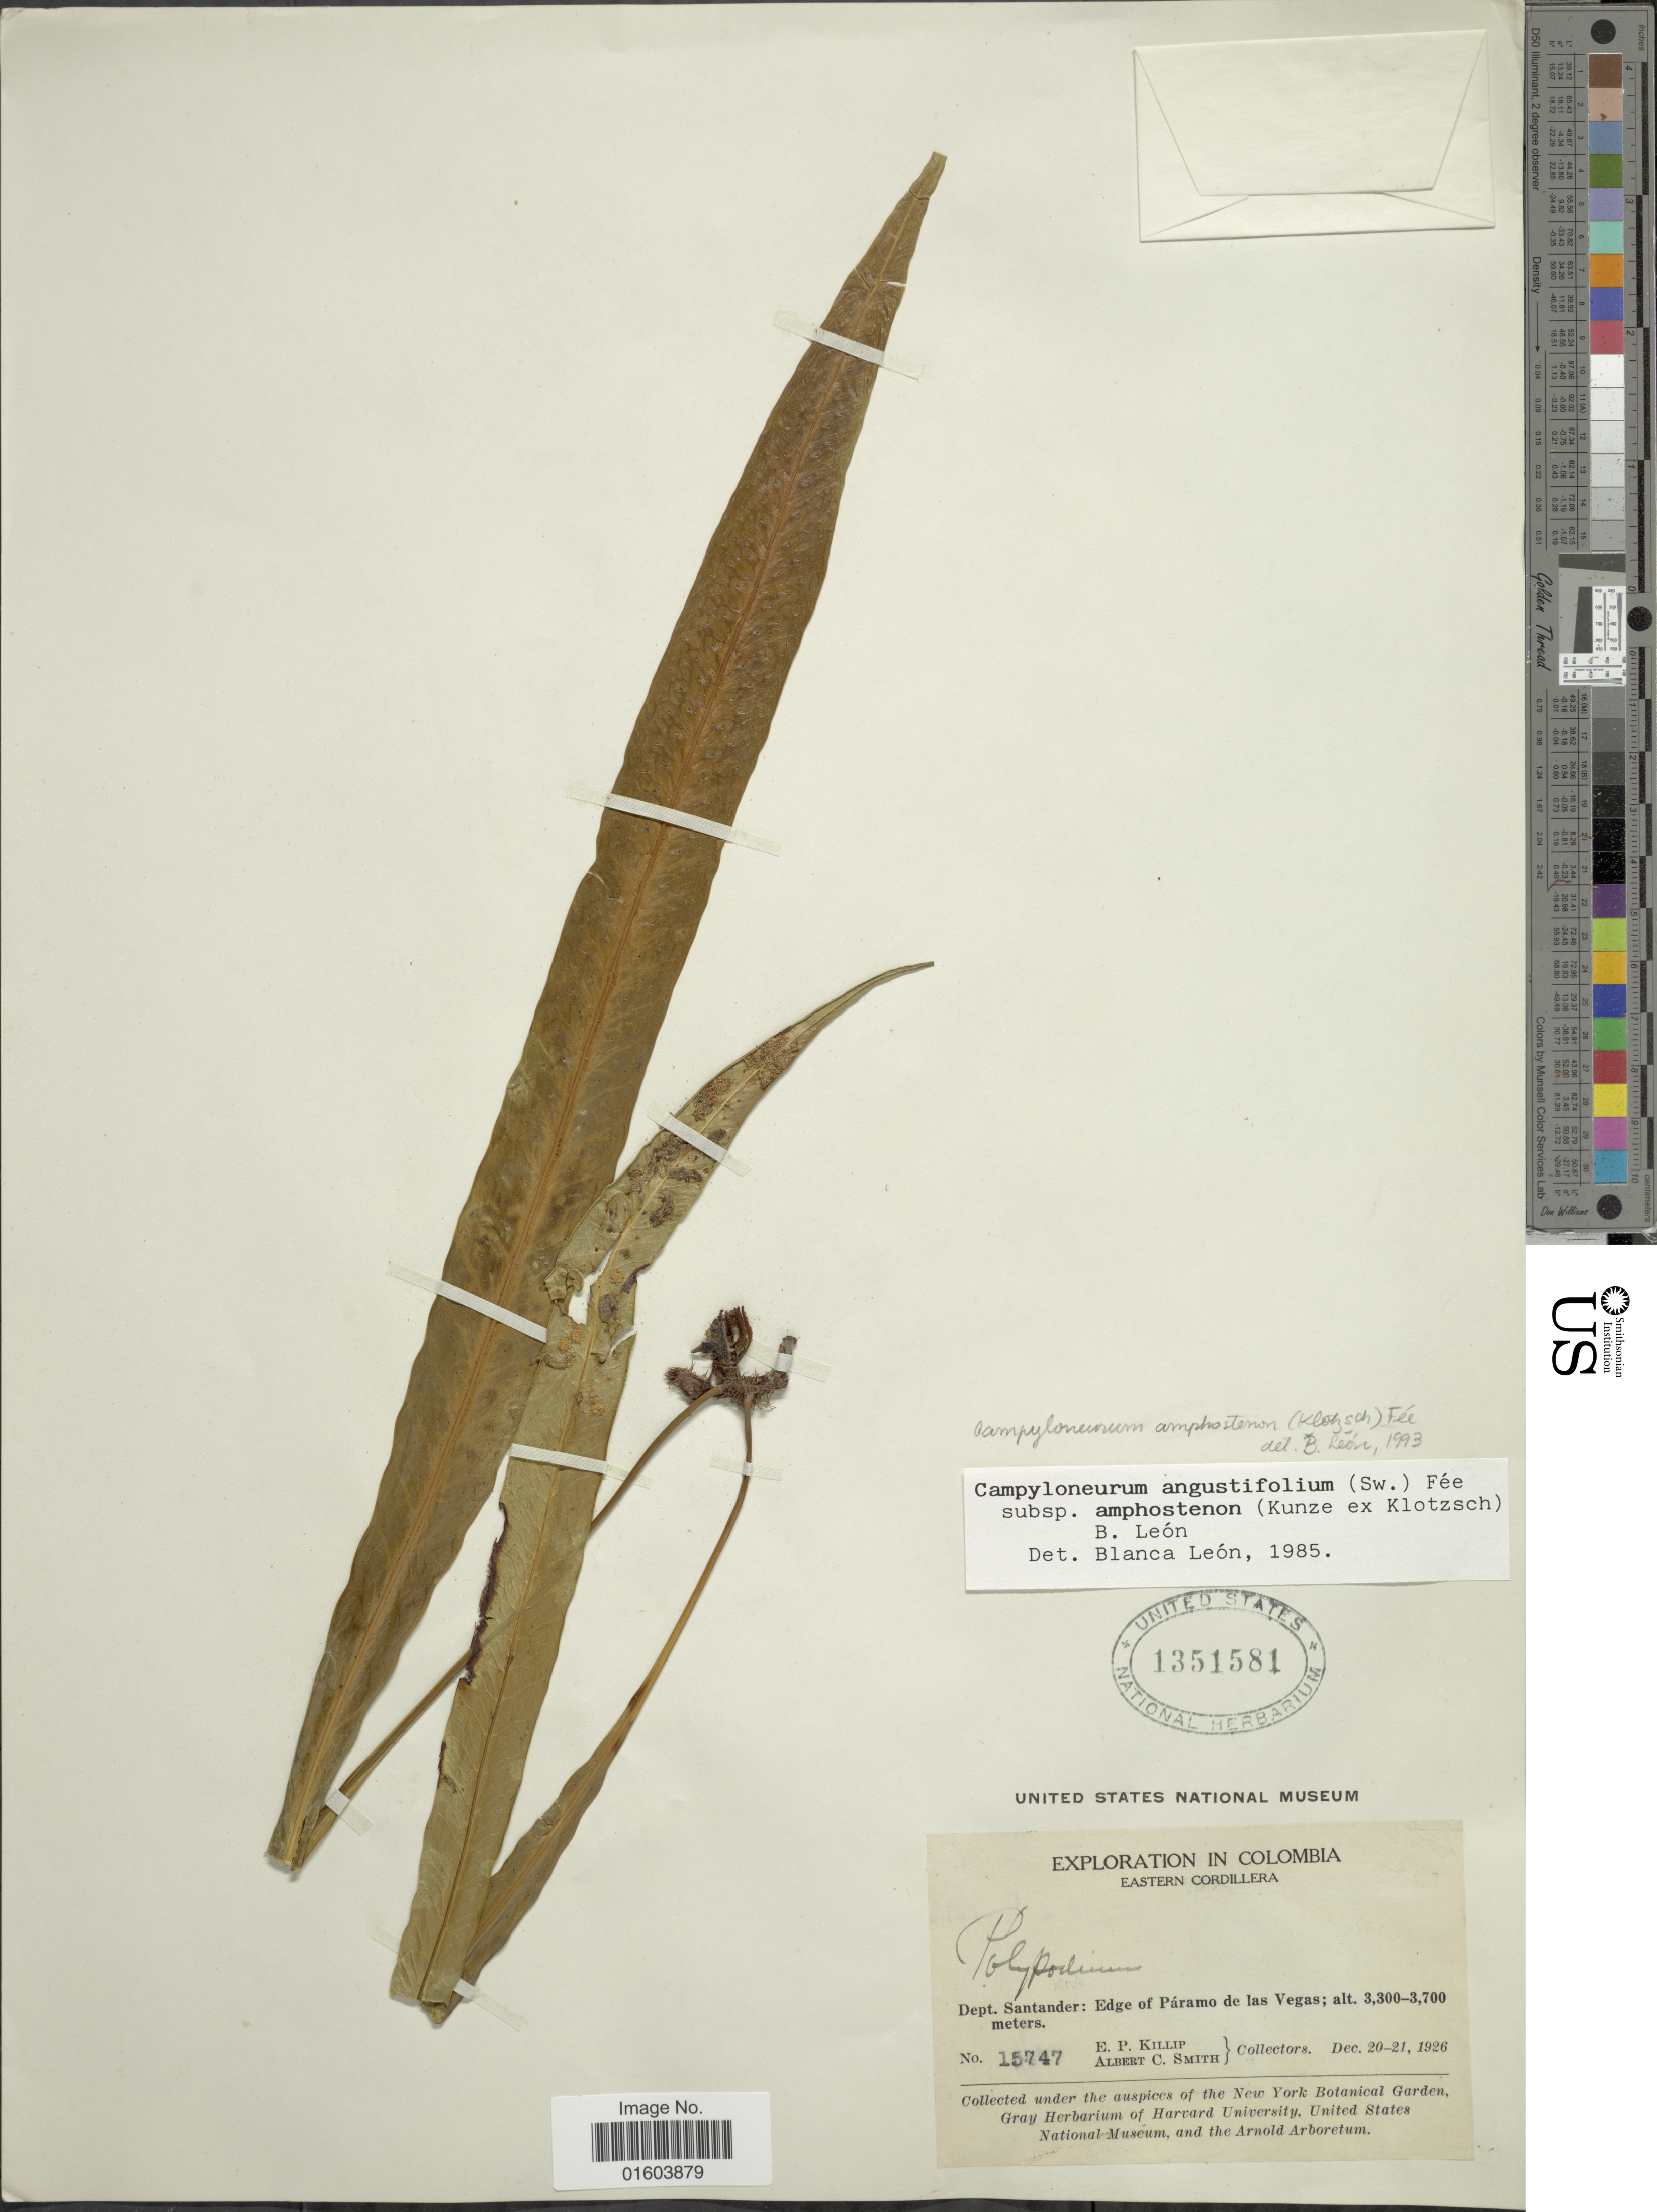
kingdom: Plantae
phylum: Tracheophyta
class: Polypodiopsida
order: Polypodiales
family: Polypodiaceae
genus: Campyloneurum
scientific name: Campyloneurum amphostenon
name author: (Kunze ex Klotzsch) Fée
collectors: E. P. Killip & A. C. Smith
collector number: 15747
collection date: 1926-12-20/1926-12-21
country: Colombia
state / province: Santander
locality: Dept. Santander: Edge of Paramo de las Vegas, Eastern Cordillera.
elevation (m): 3300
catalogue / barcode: US 1351581